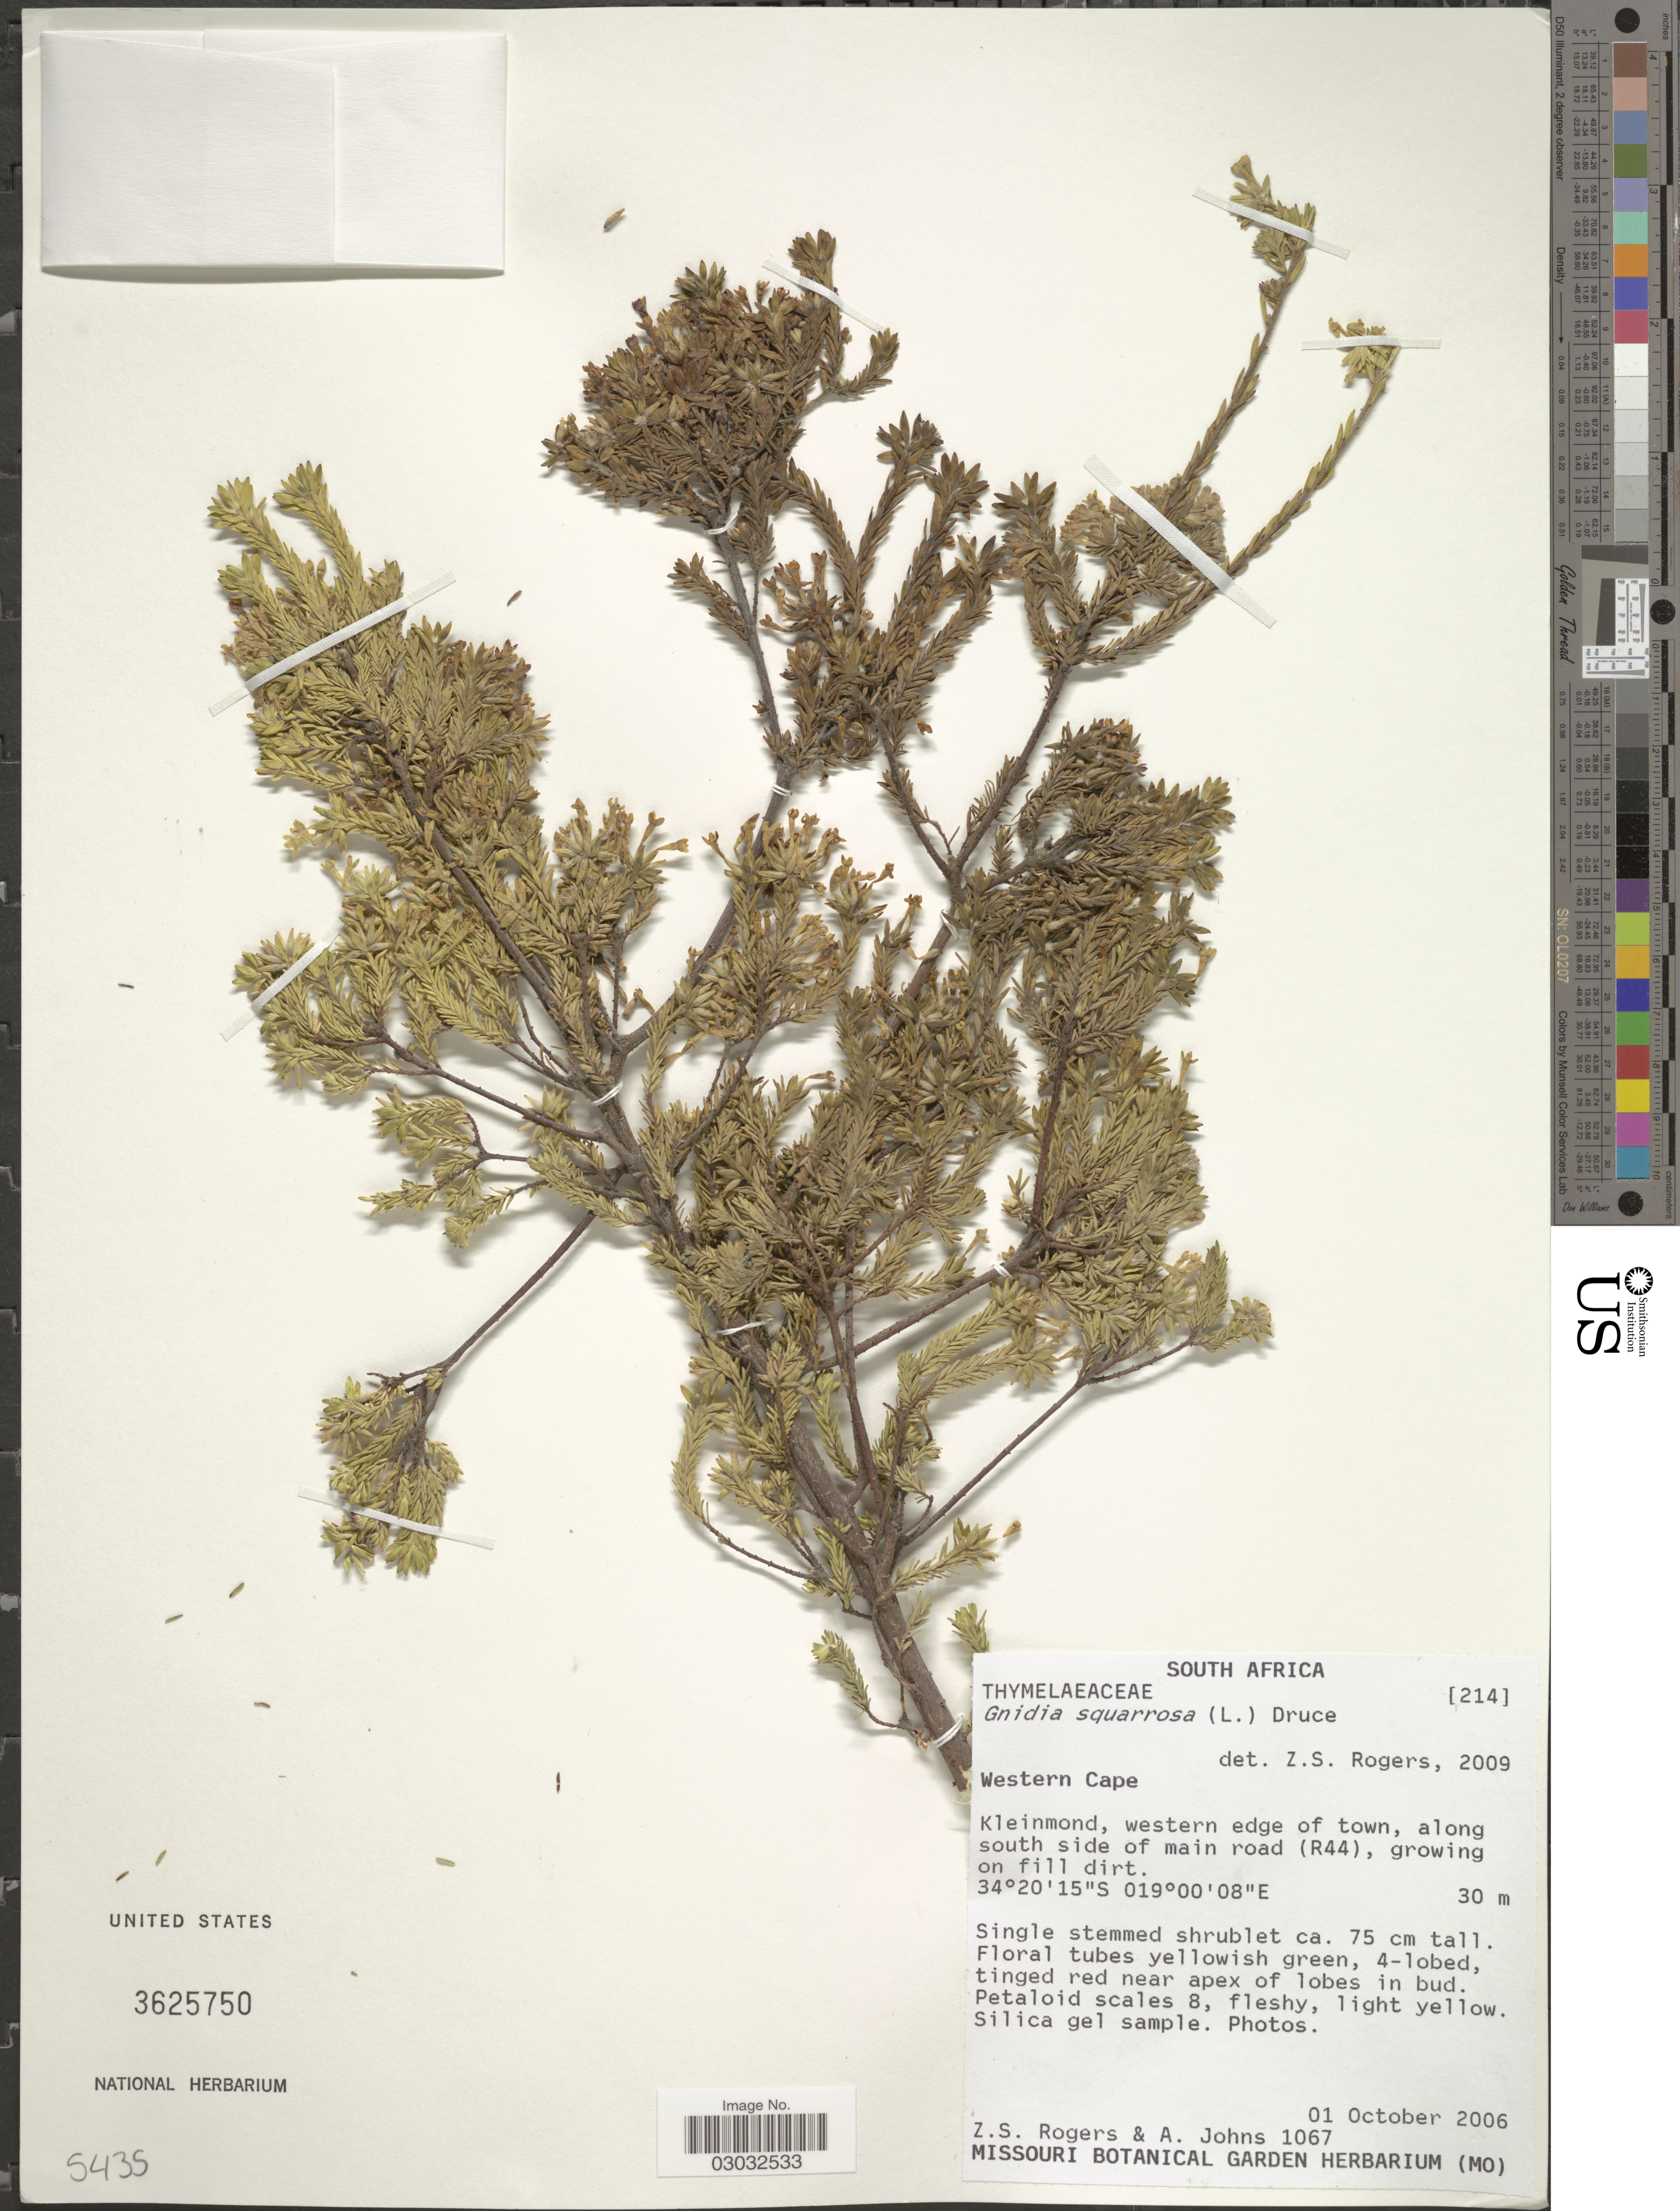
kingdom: Plantae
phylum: Tracheophyta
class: Magnoliopsida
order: Malvales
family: Thymelaeaceae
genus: Gnidia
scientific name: Gnidia squarrosa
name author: (L.) Druce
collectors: Z. S. Rogers & A. Johns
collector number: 1067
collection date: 2006-10-01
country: South Africa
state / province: Western Cape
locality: Kleinmond, western edge of town, along south side of main road (R44), growing on fill dirt.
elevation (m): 30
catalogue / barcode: US 3625750